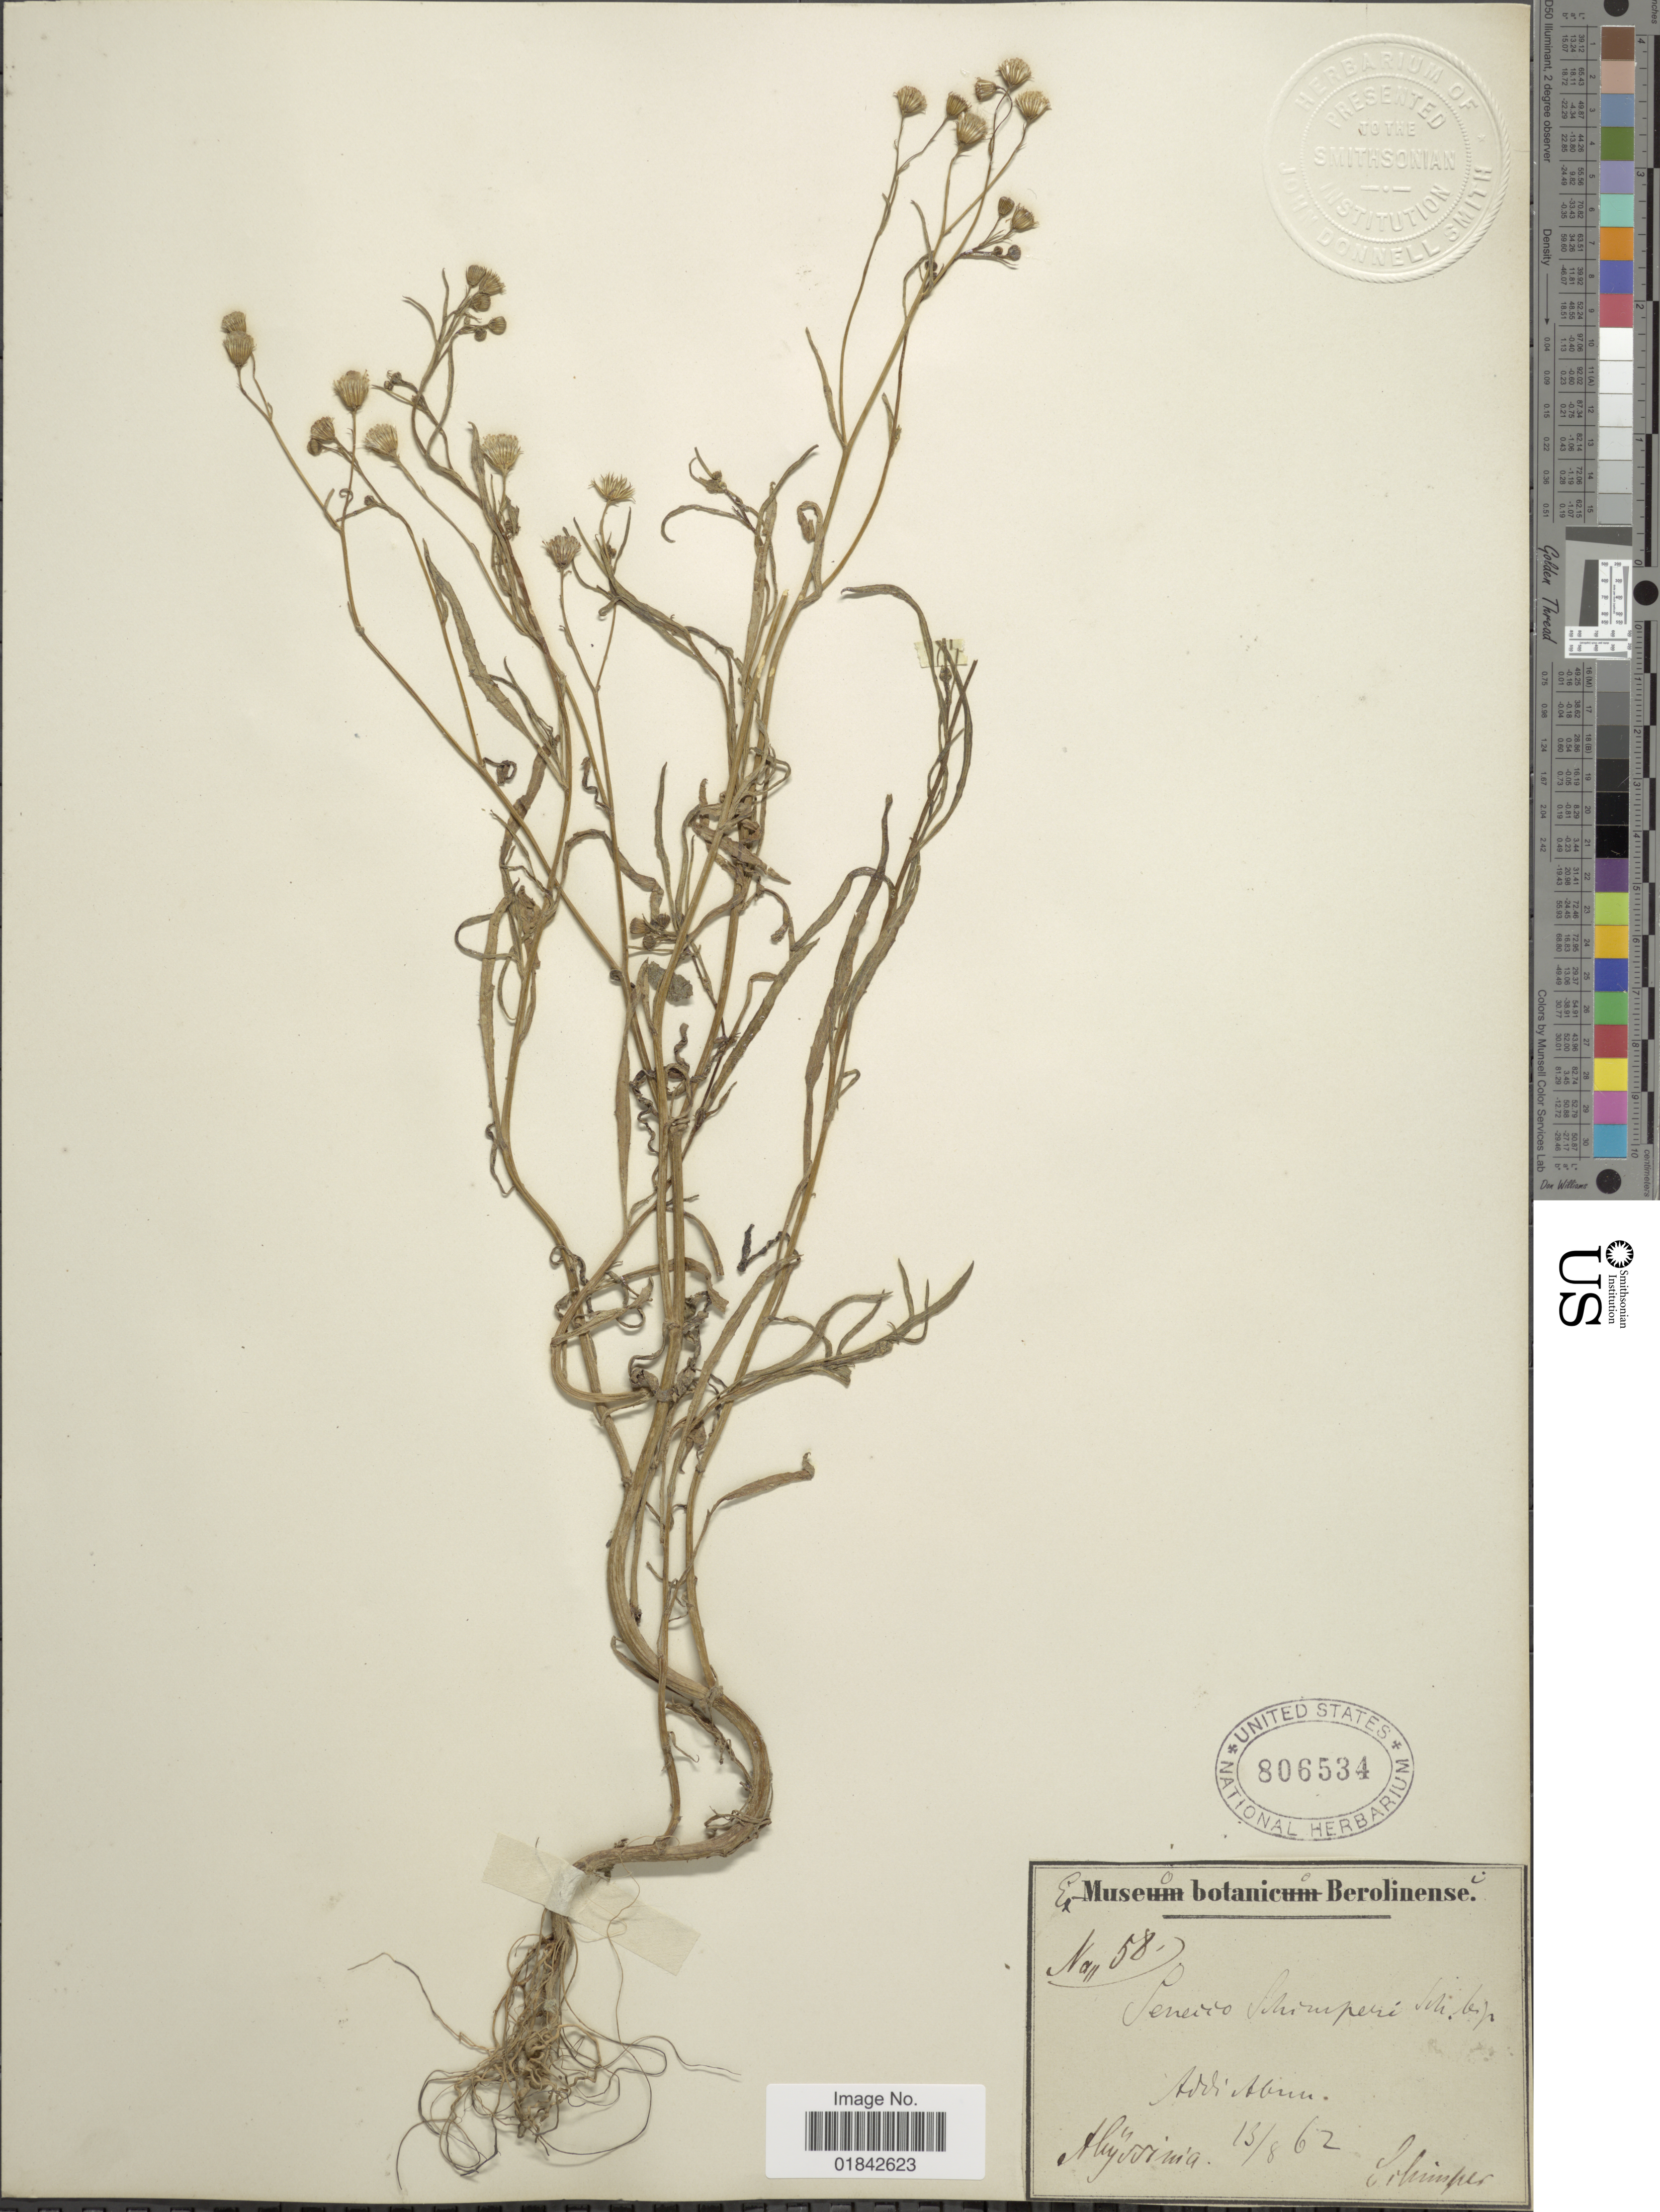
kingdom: Plantae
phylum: Tracheophyta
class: Magnoliopsida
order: Asterales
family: Asteraceae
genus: Senecio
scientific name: Senecio schimperi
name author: Sch. Bip.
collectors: -. Schimper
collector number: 58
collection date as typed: Transcribed d/m/y: 13/8/62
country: Eritrea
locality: Abyssinia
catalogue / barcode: US 806534